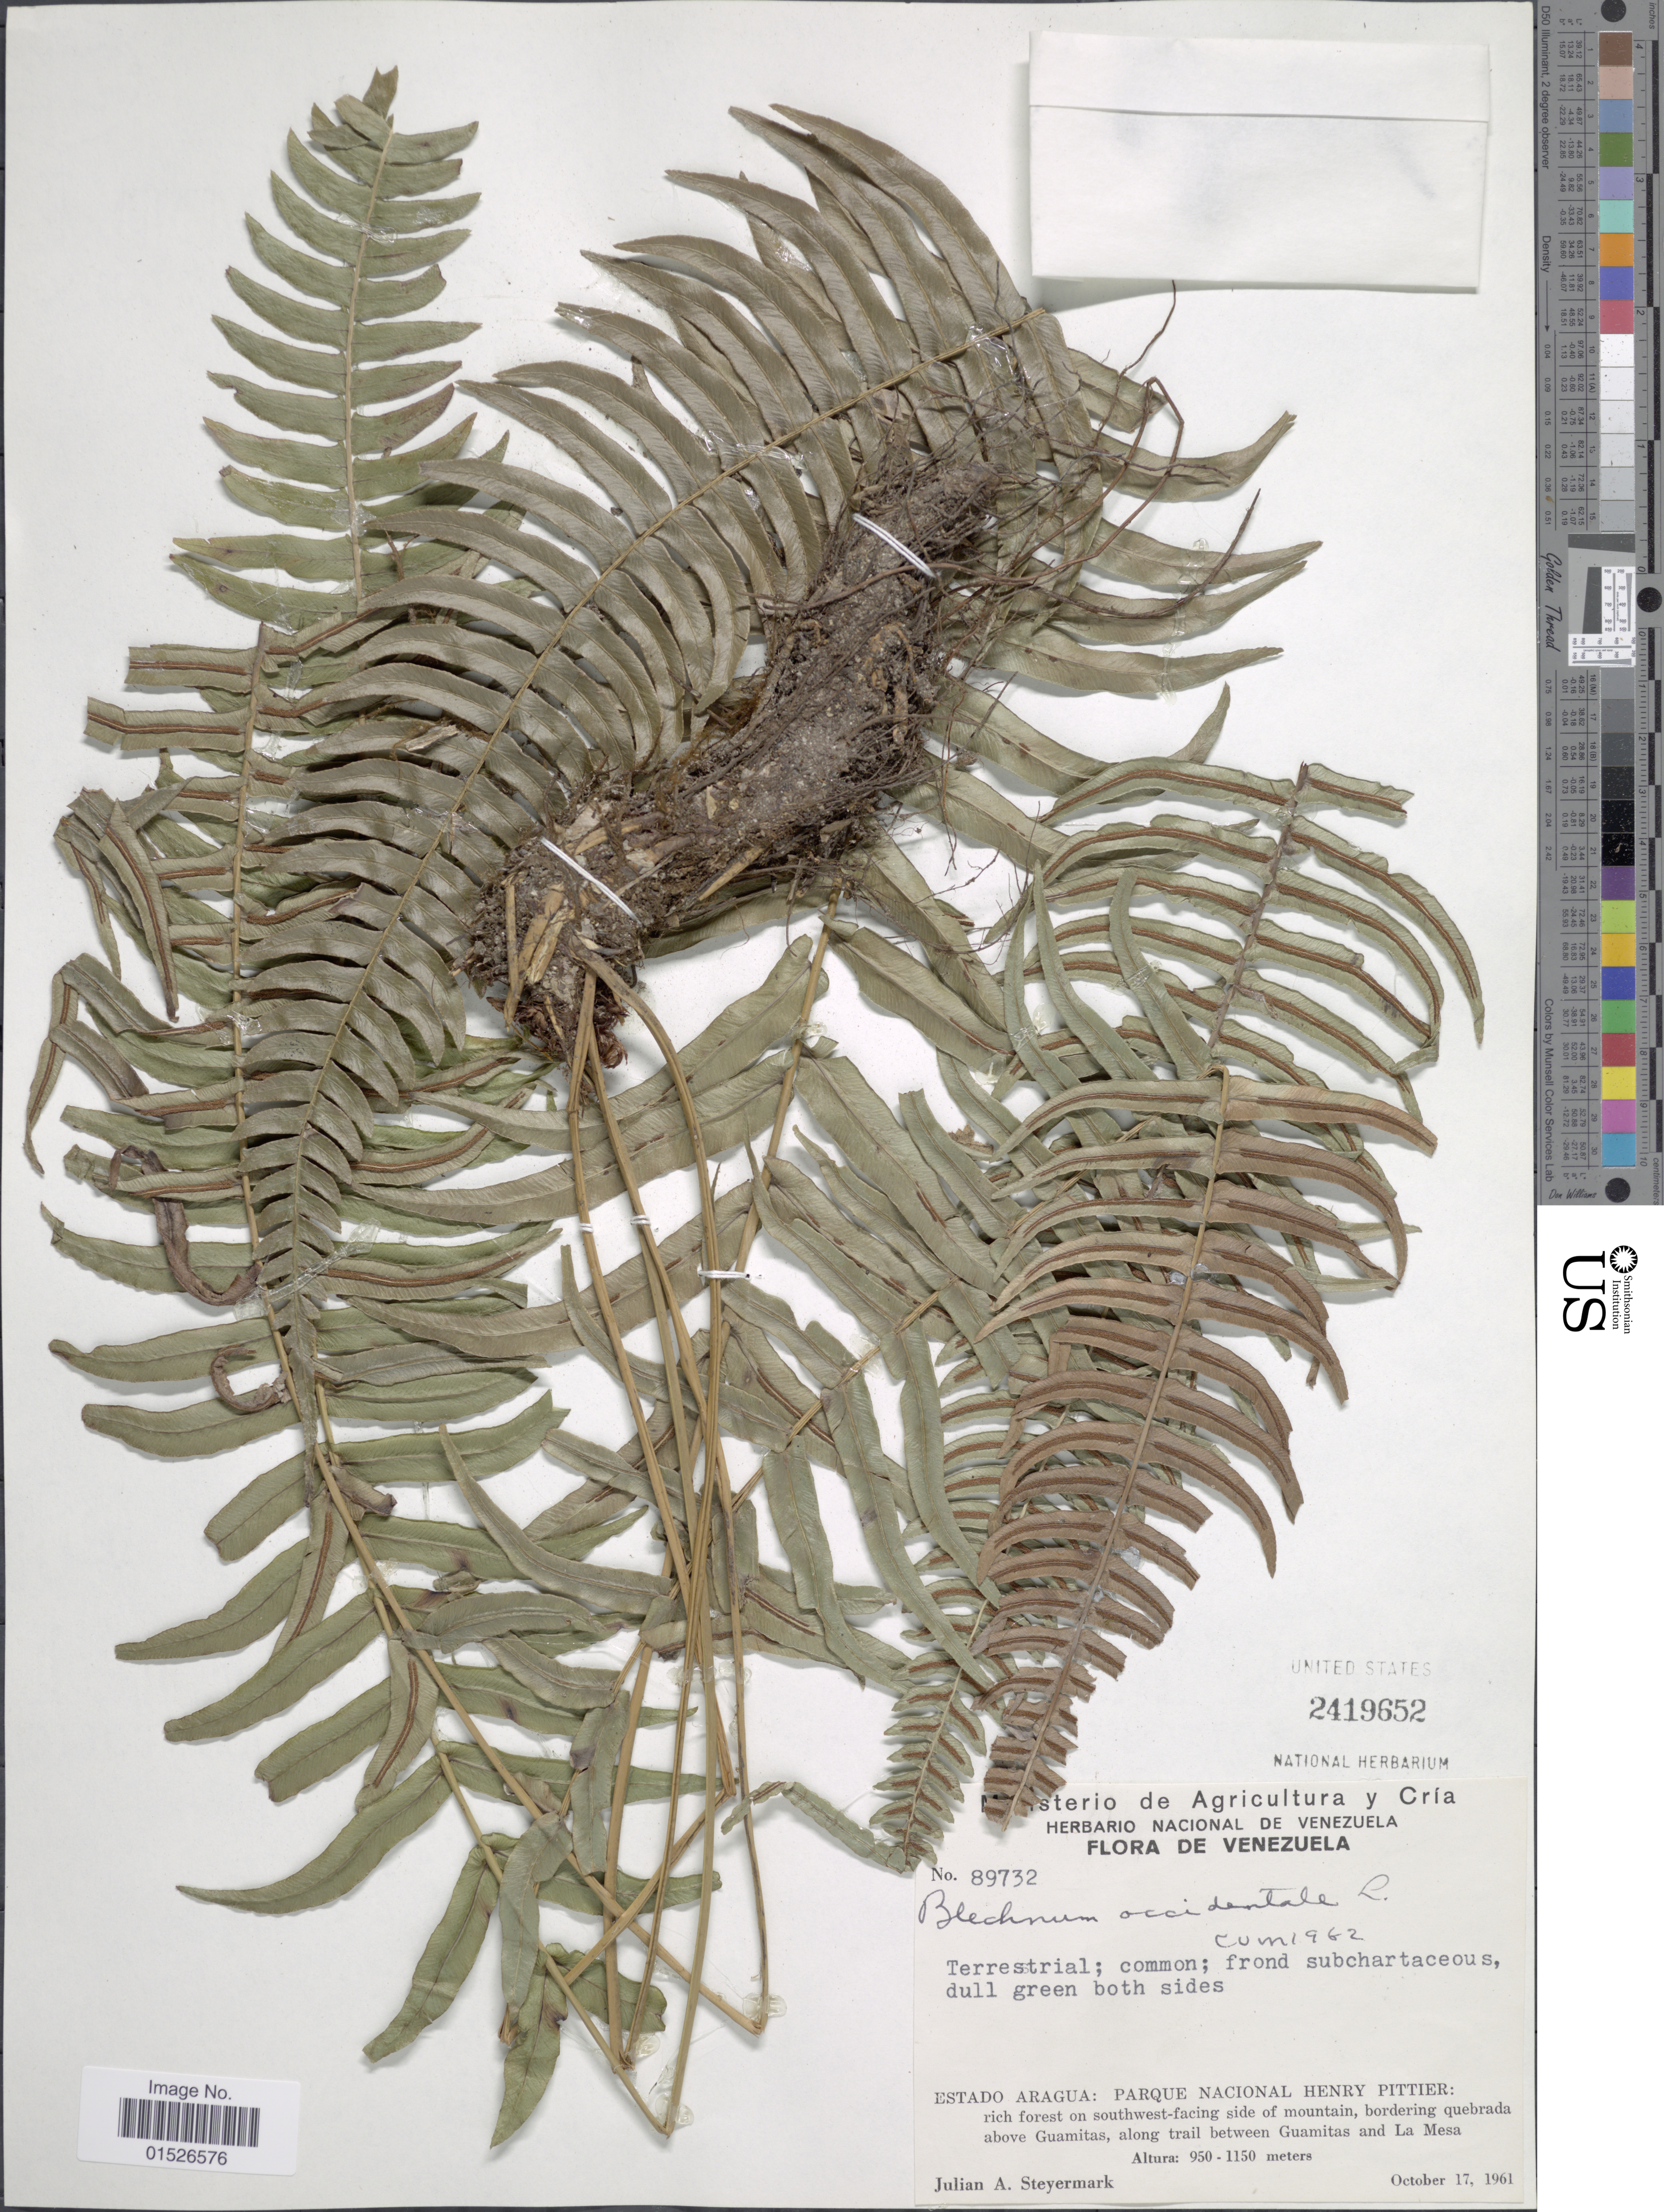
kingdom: Plantae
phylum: Tracheophyta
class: Polypodiopsida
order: Polypodiales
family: Blechnaceae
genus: Blechnum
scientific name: Blechnum occidentale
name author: L.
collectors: J. Steyermark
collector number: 89732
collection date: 1961-10-17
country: Venezuela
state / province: Aragua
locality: Parque Nacional Henry Pittier: rich forest on southwest-facing side of mountain, bordering quebrada above Guamitas, along trail between Guamitas and La Mesa.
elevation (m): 950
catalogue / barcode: US 2419652